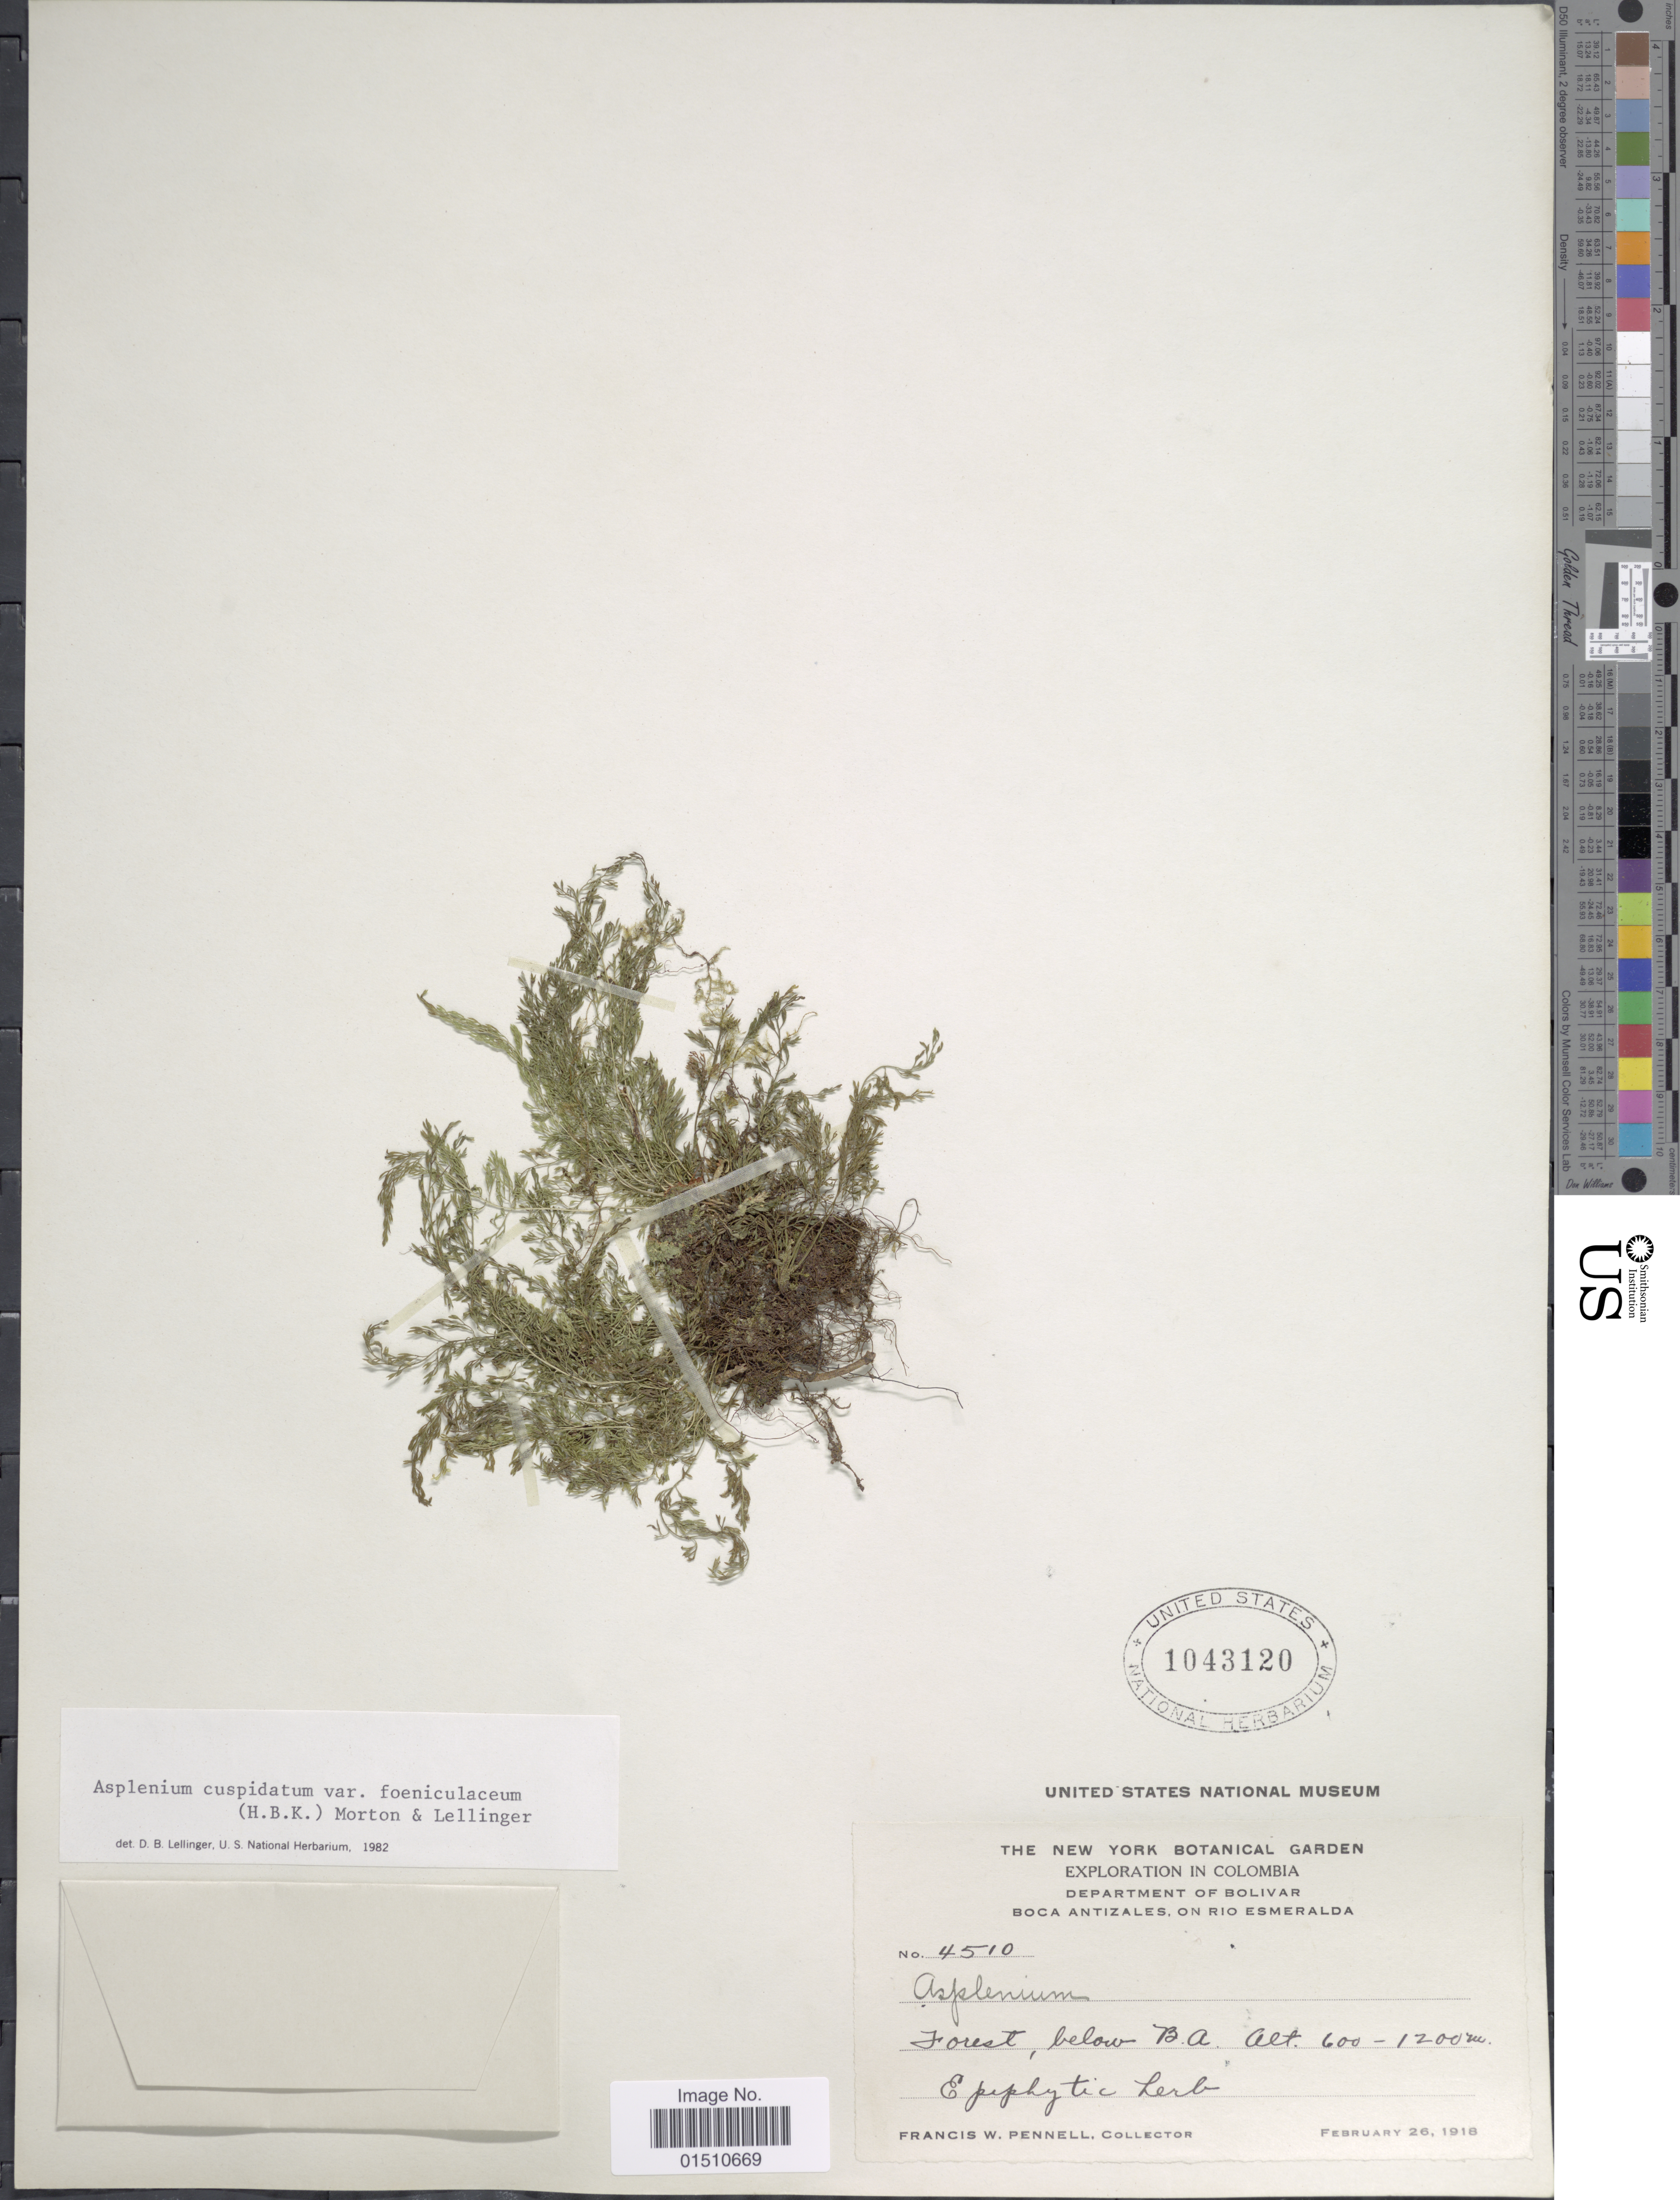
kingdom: Plantae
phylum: Tracheophyta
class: Polypodiopsida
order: Polypodiales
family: Aspleniaceae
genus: Asplenium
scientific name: Asplenium cuspidatum var. foeniculaceum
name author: (Kunth) C.V. Morton & Lellinger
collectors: F. W. Pennell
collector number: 4510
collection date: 1918-02-26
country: Colombia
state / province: Bolívar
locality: Colombia, Department of Bolivar, Boca Antizales, on Rio Esmeralda.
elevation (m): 600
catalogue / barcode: US 1043120